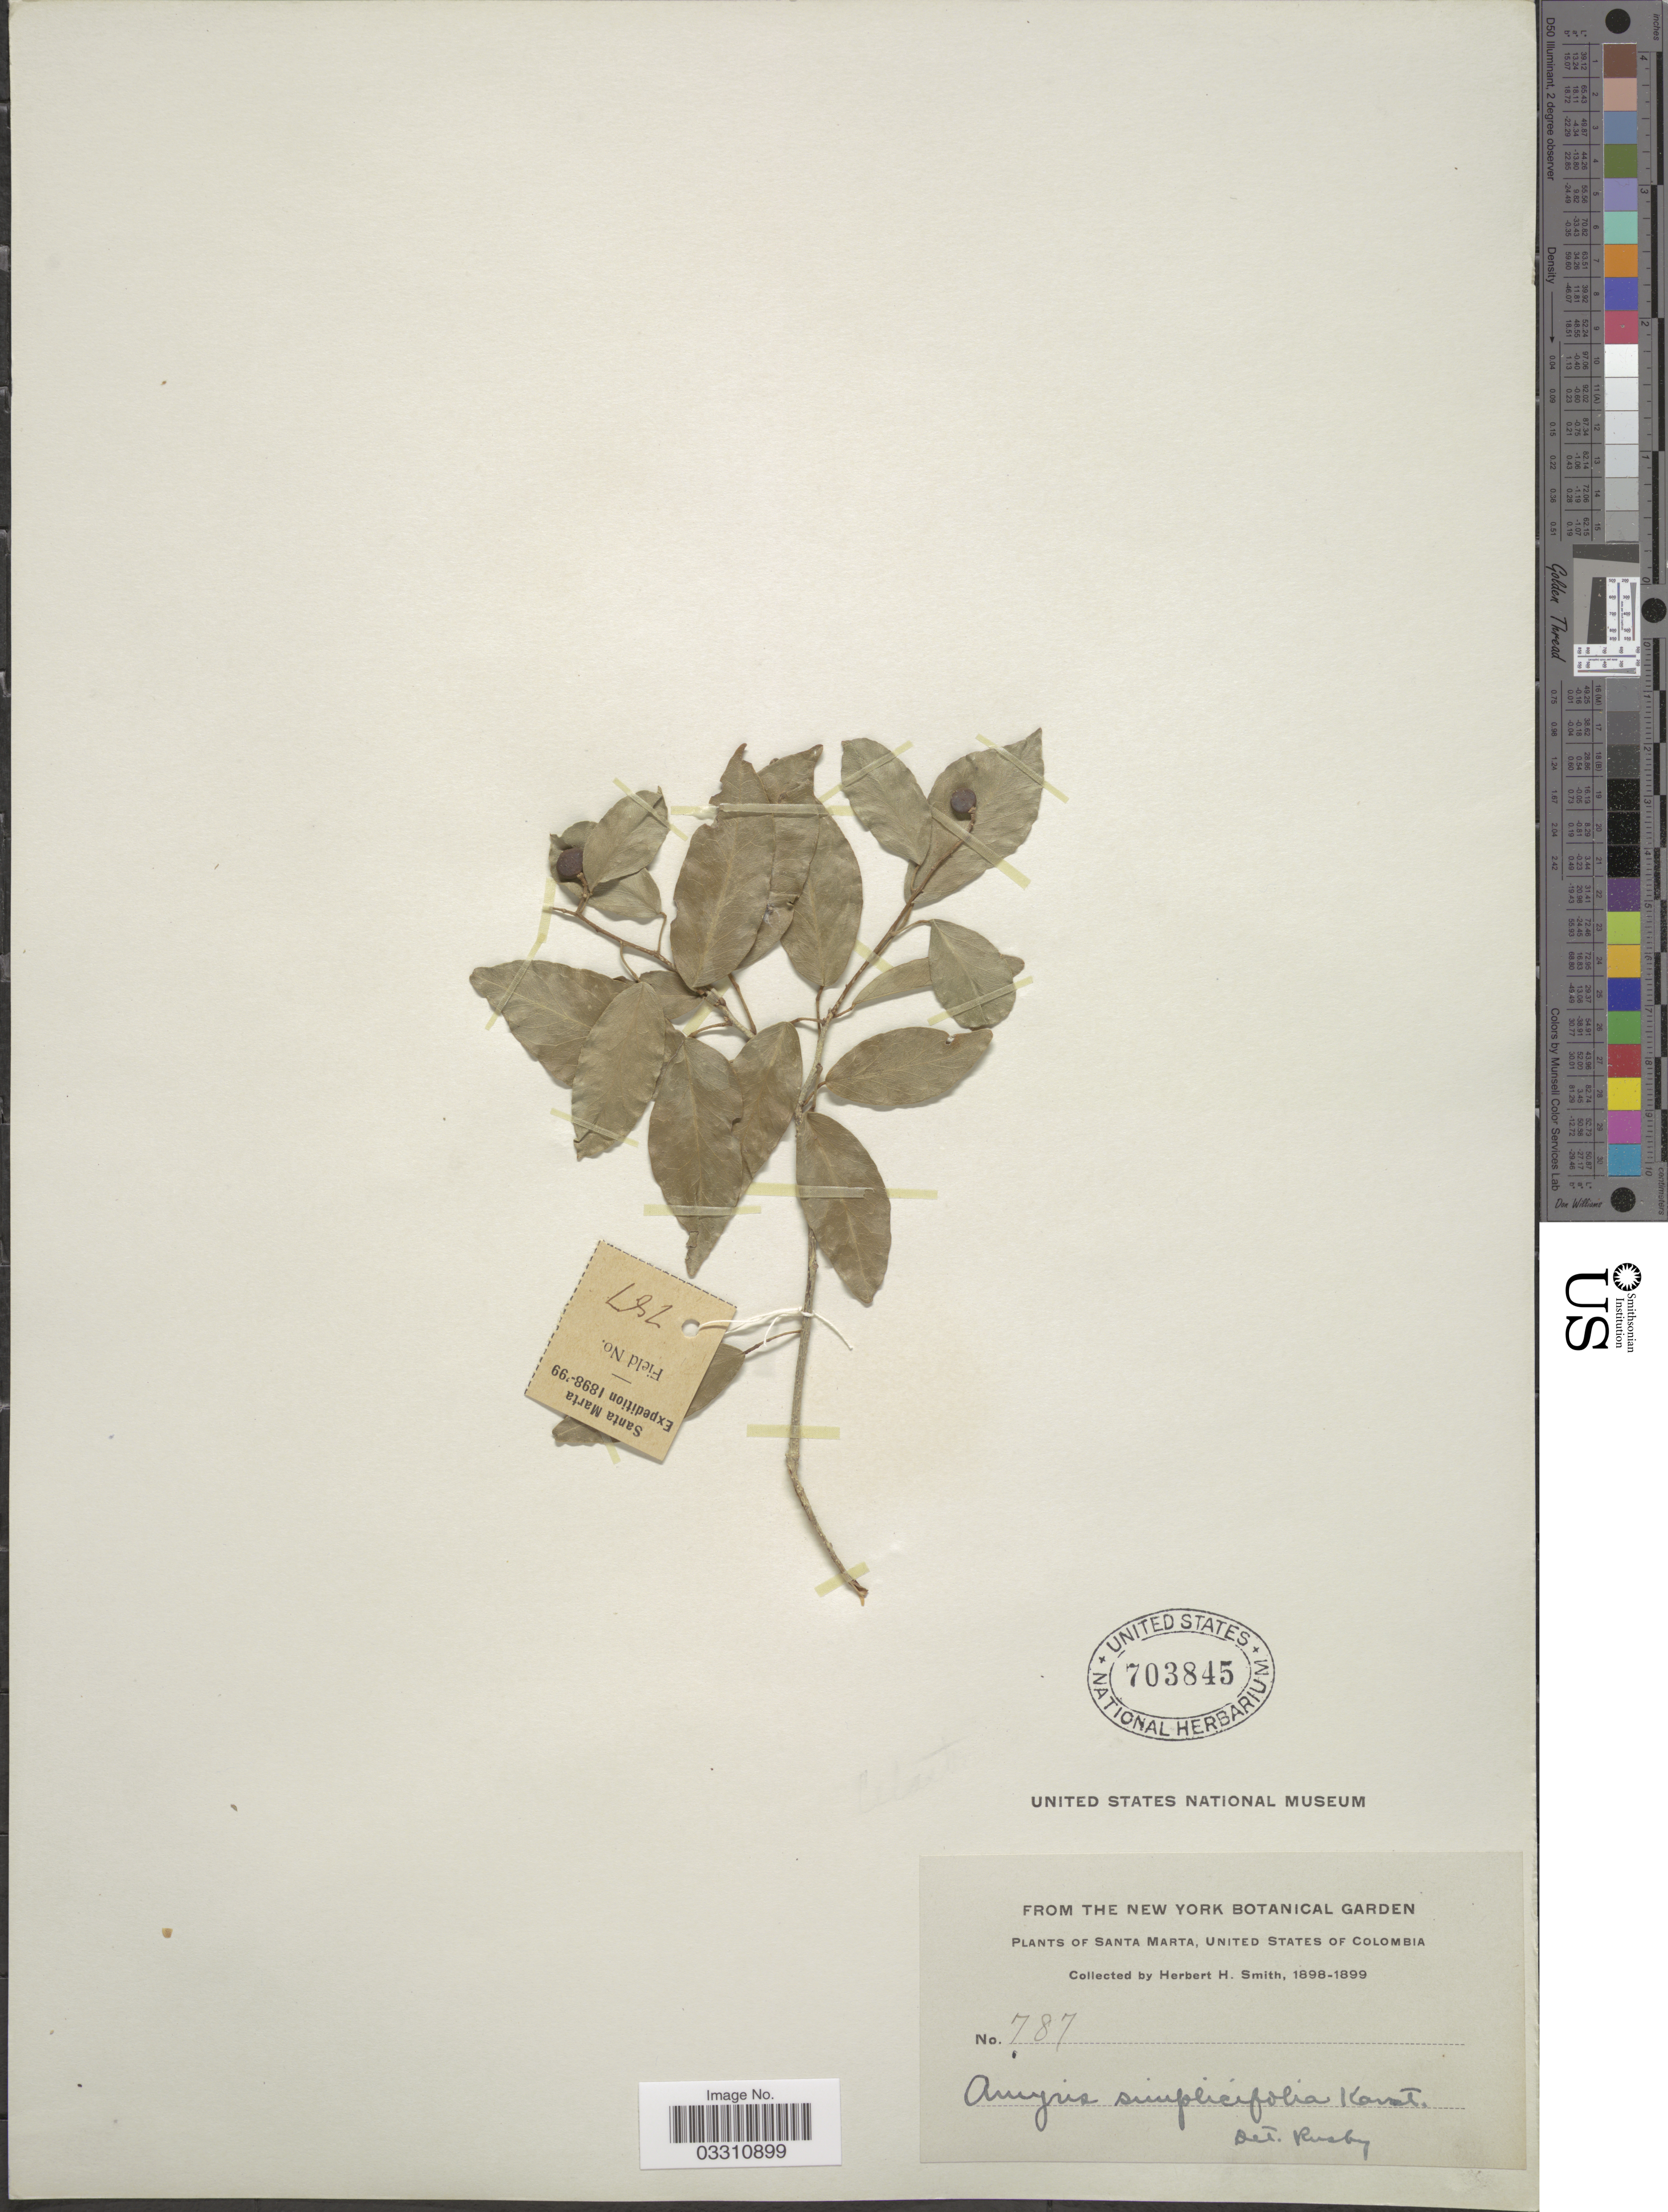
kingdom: Plantae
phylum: Tracheophyta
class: Magnoliopsida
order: Sapindales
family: Rutaceae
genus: Amyris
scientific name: Amyris ignea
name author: Steyerm.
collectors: Herbert H. Smith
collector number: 787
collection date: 1898/1899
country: Colombia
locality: Santa Marta, United States of Colombia.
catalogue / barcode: US 703845